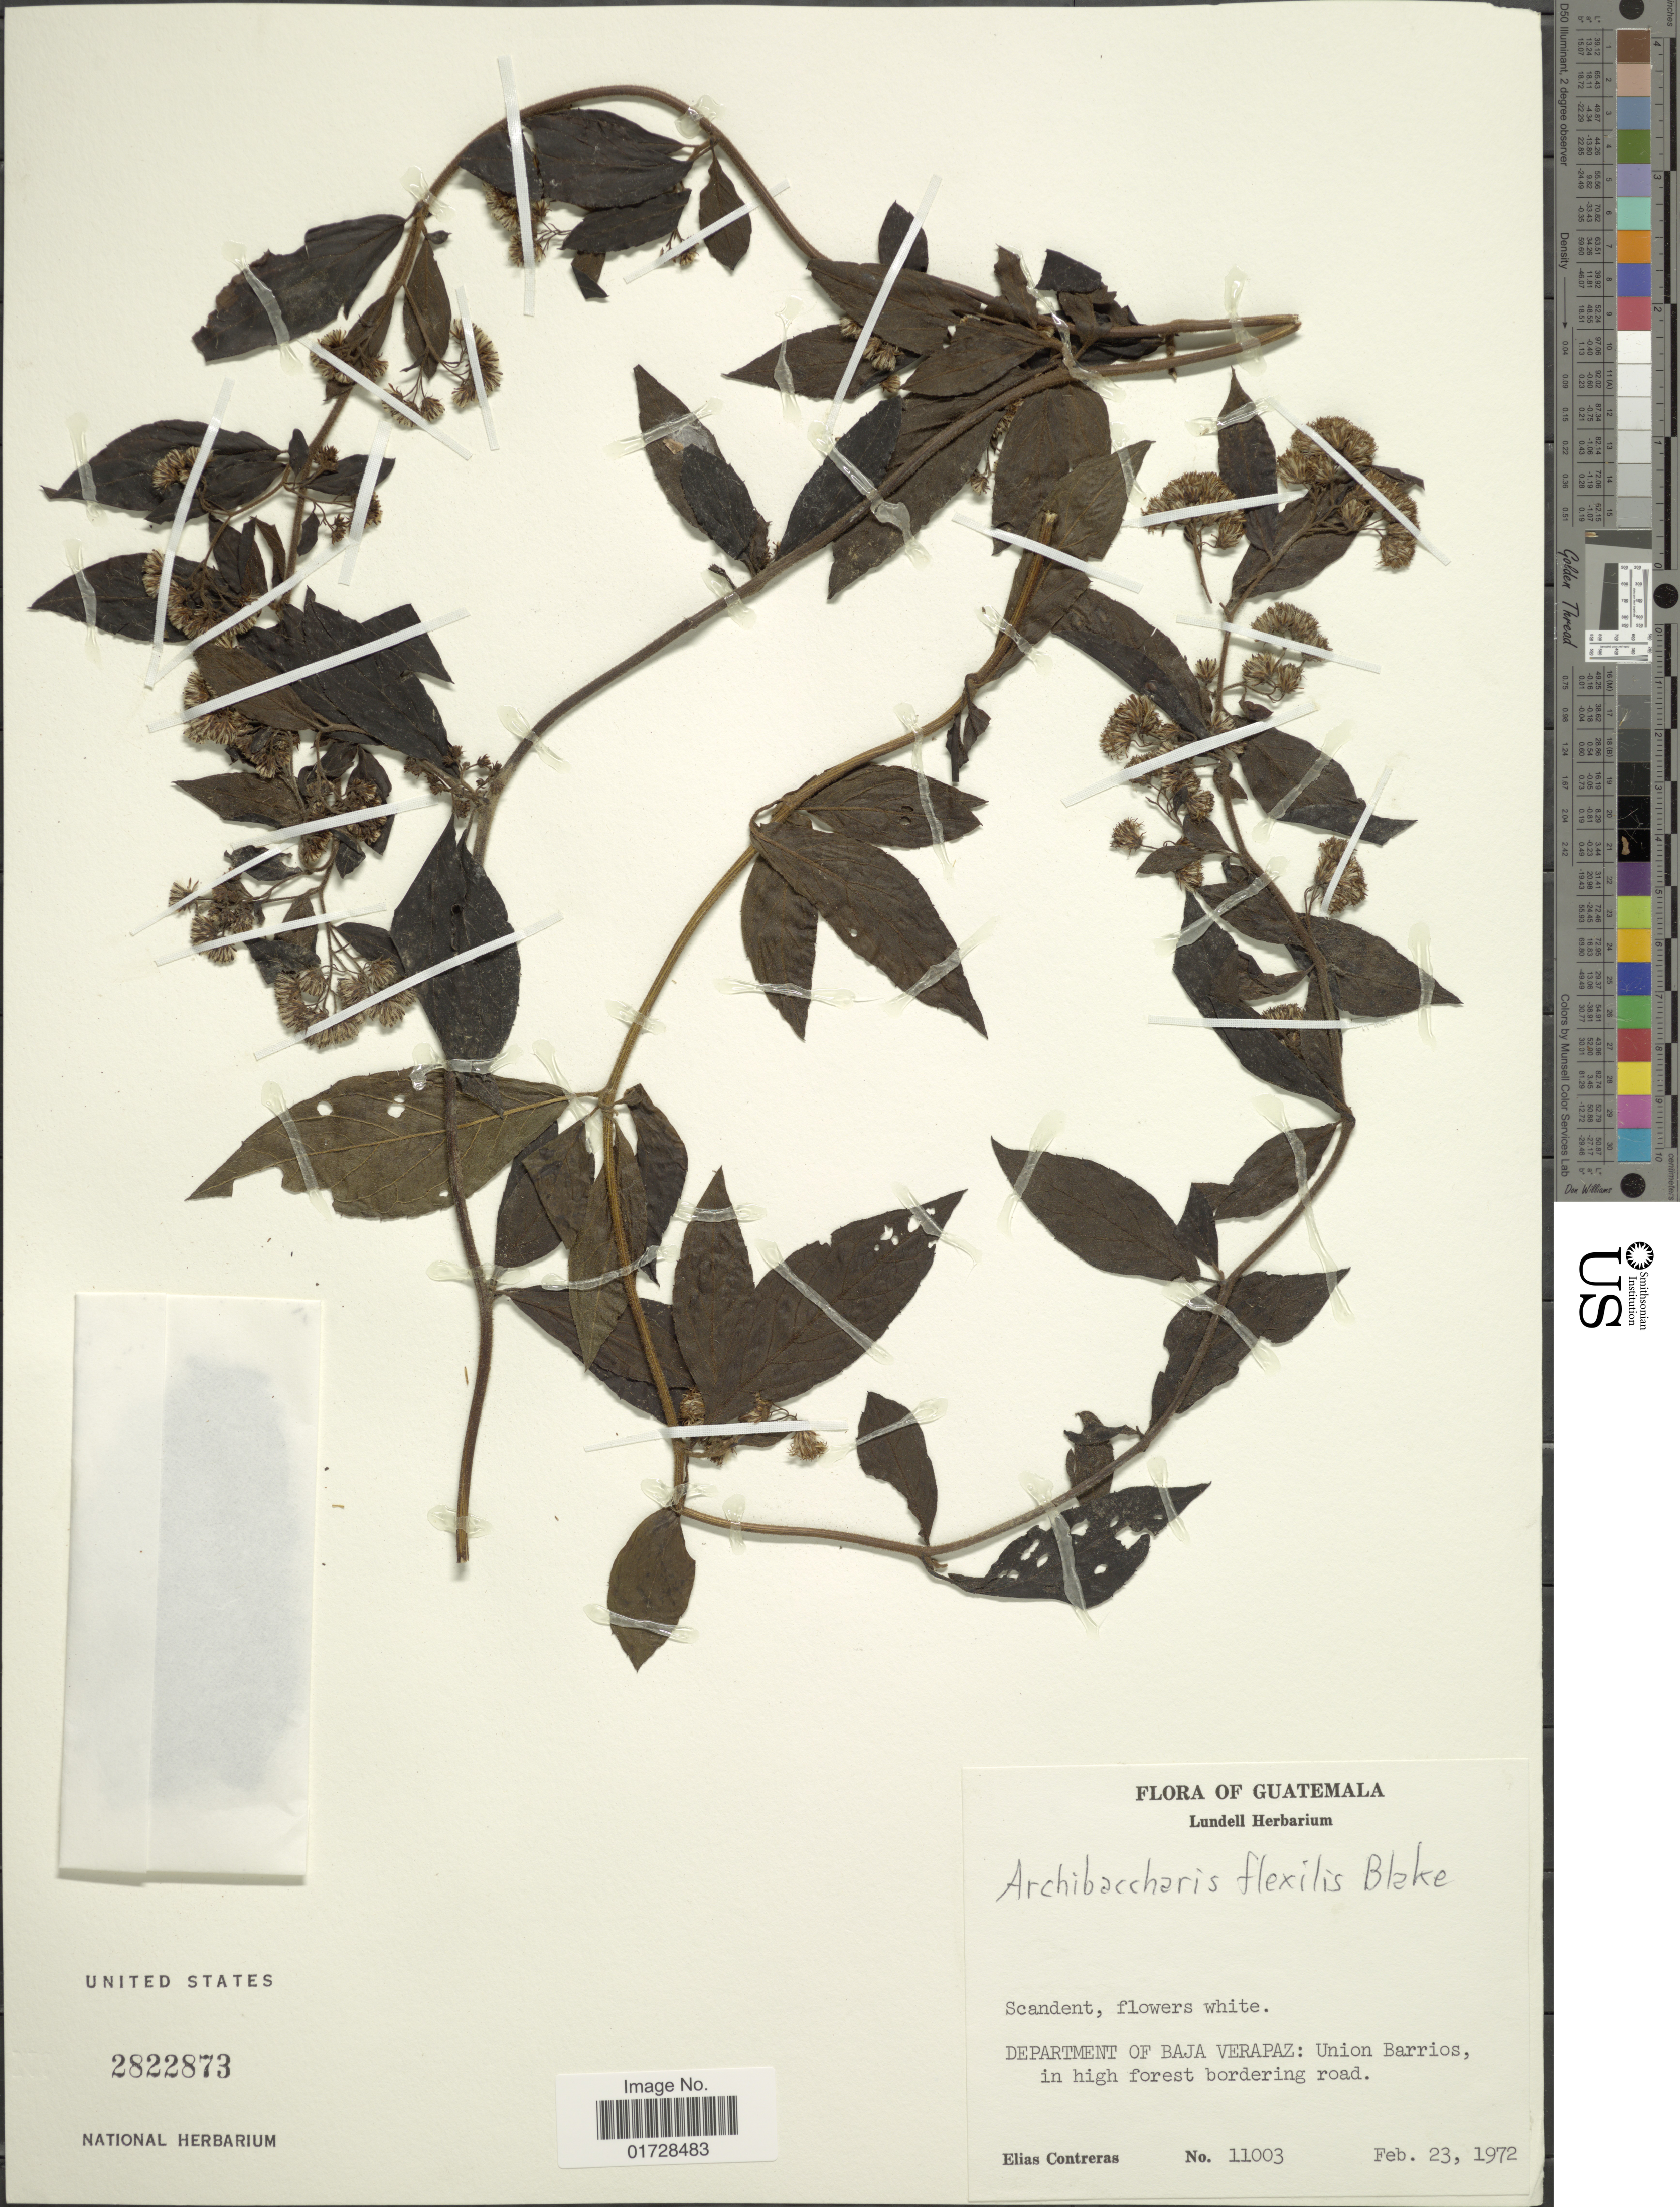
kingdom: Plantae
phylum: Tracheophyta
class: Magnoliopsida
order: Asterales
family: Asteraceae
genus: Archibaccharis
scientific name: Archibaccharis flexilis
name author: (S.F. Blake) S.F. Blake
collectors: E. Contreras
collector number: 11003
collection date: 1972-02-23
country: Guatemala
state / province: Baja Verapaz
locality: Union Barrios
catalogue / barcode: US 2822873